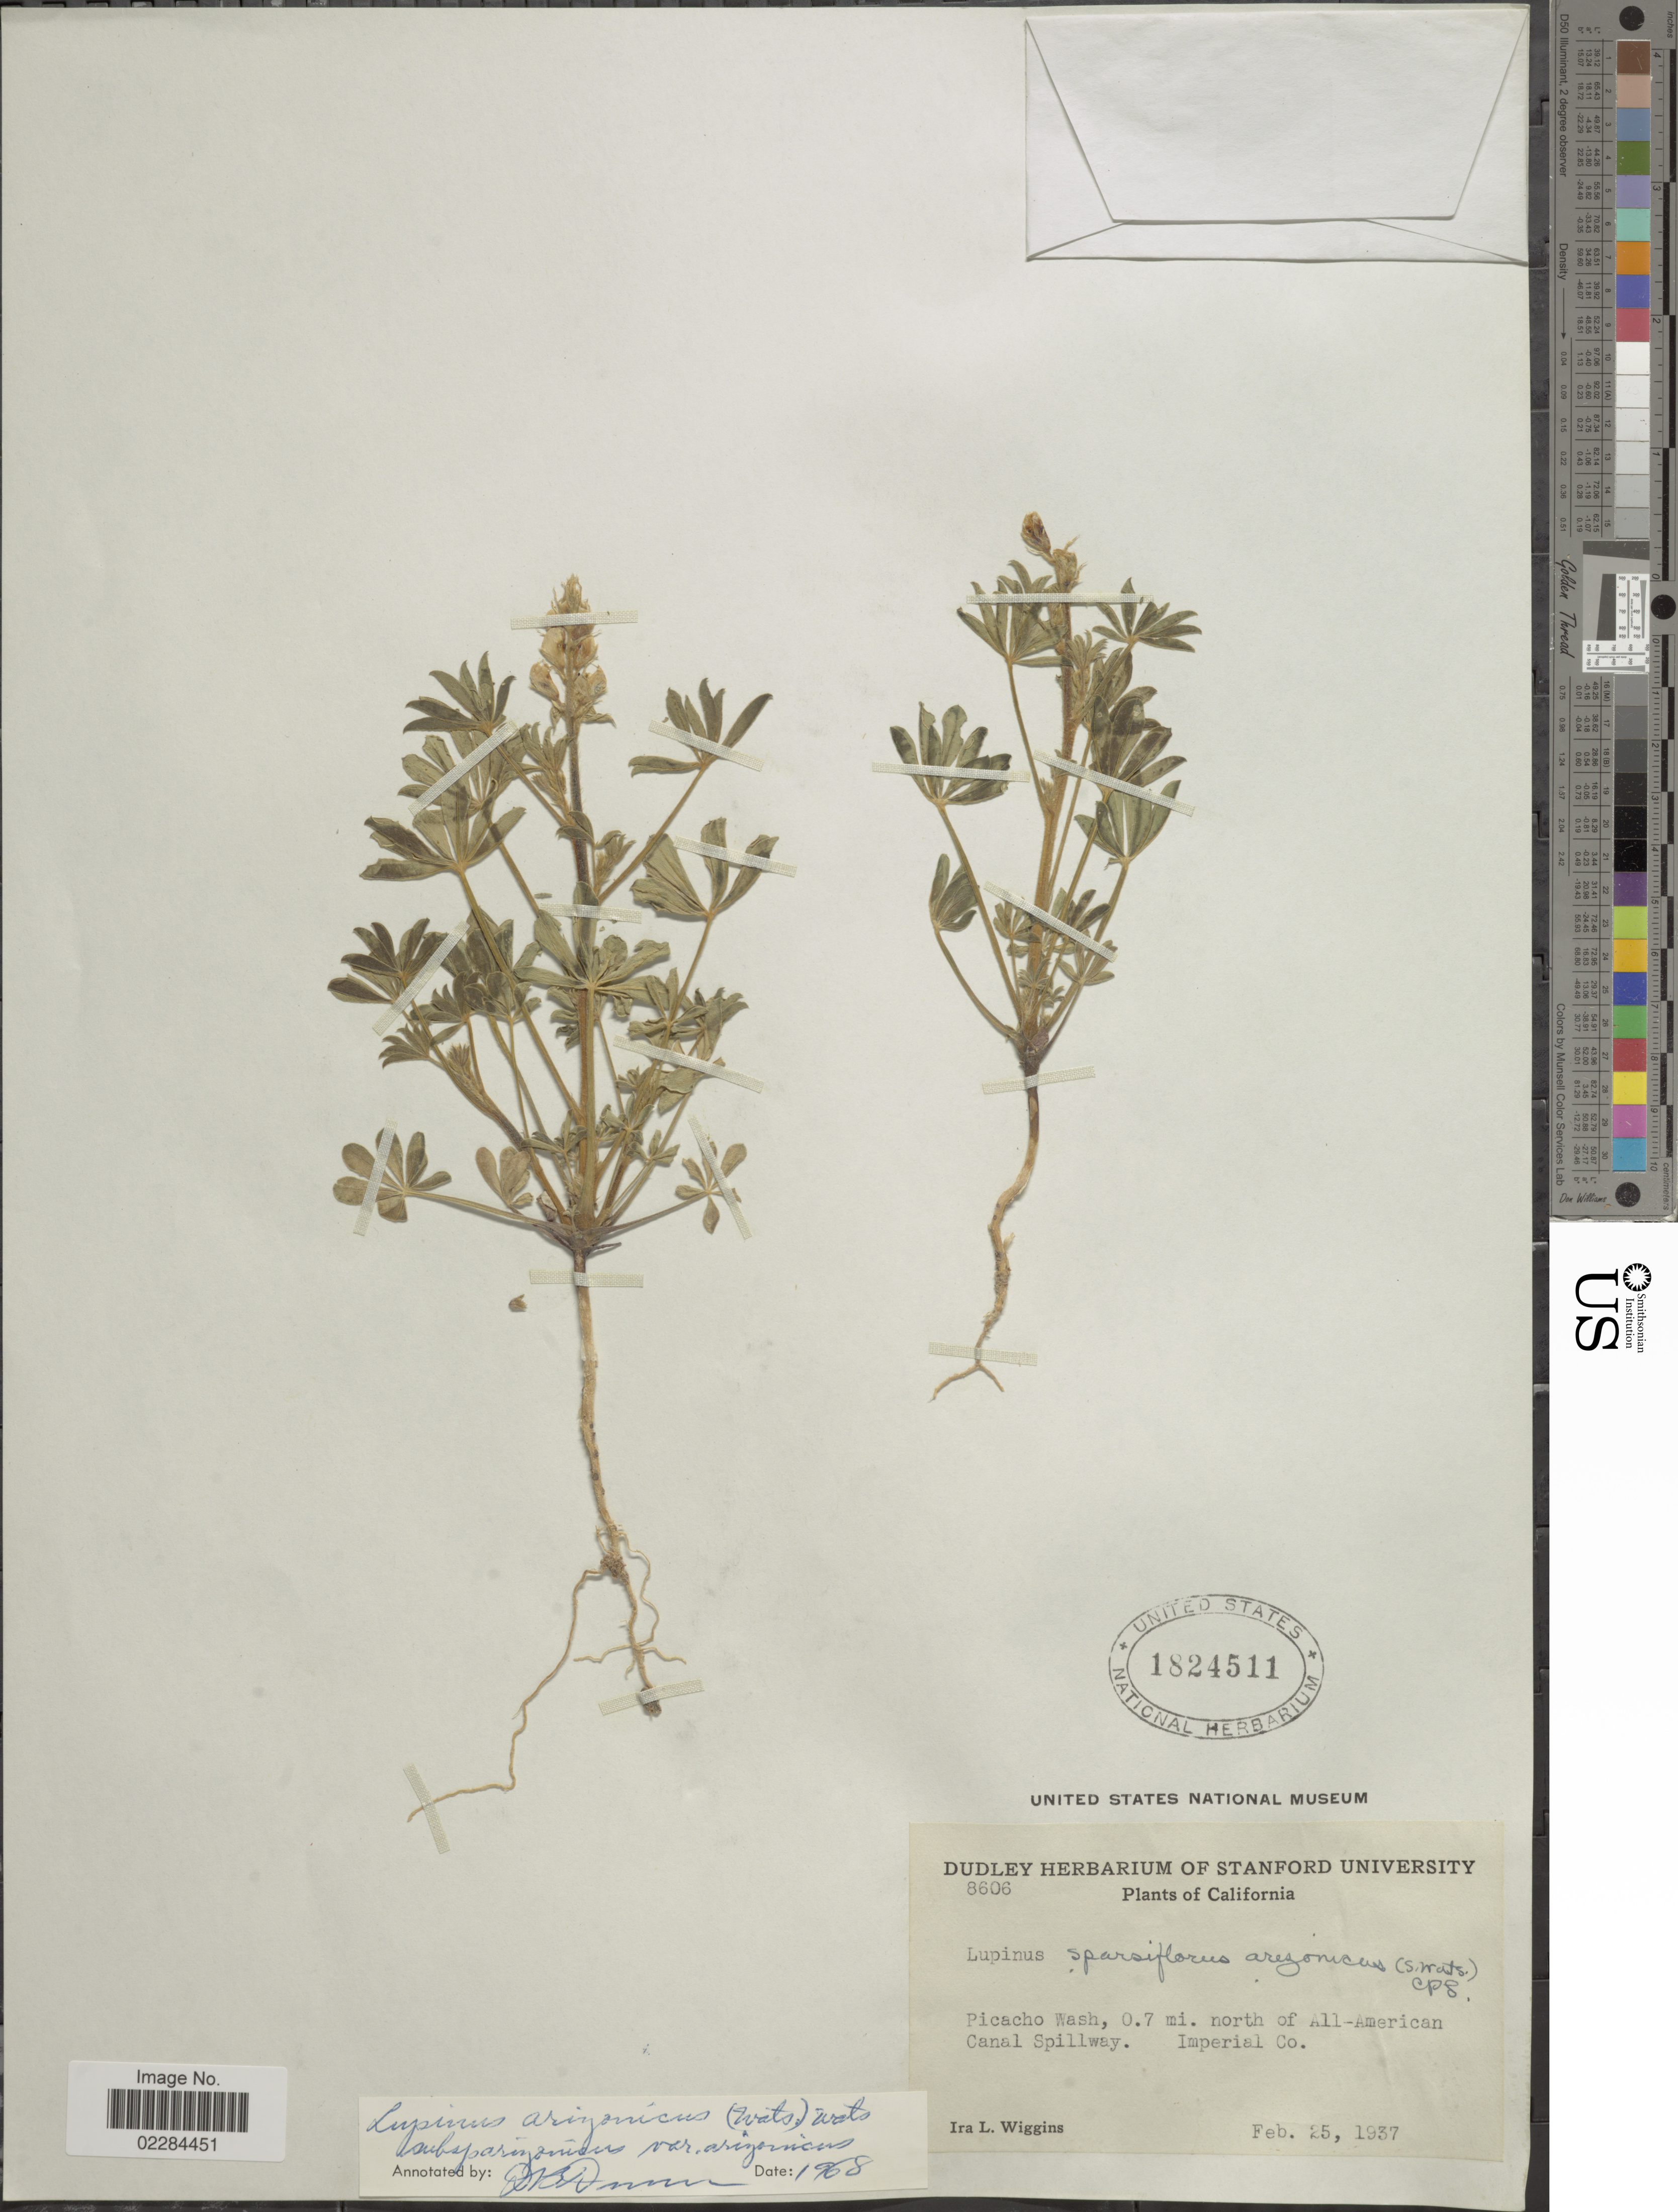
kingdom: Plantae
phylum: Tracheophyta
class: Magnoliopsida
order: Fabales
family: Fabaceae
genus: Lupinus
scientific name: Lupinus arizonicus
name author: (S. Watson) S. Watson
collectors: I. L. Wiggins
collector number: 8606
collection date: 1937-02-25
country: United States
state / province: California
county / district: Imperial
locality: Picacho Wash, 0.7 mi. north of All-American Canal Spillway. Imperial Co.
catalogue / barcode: US 1824511